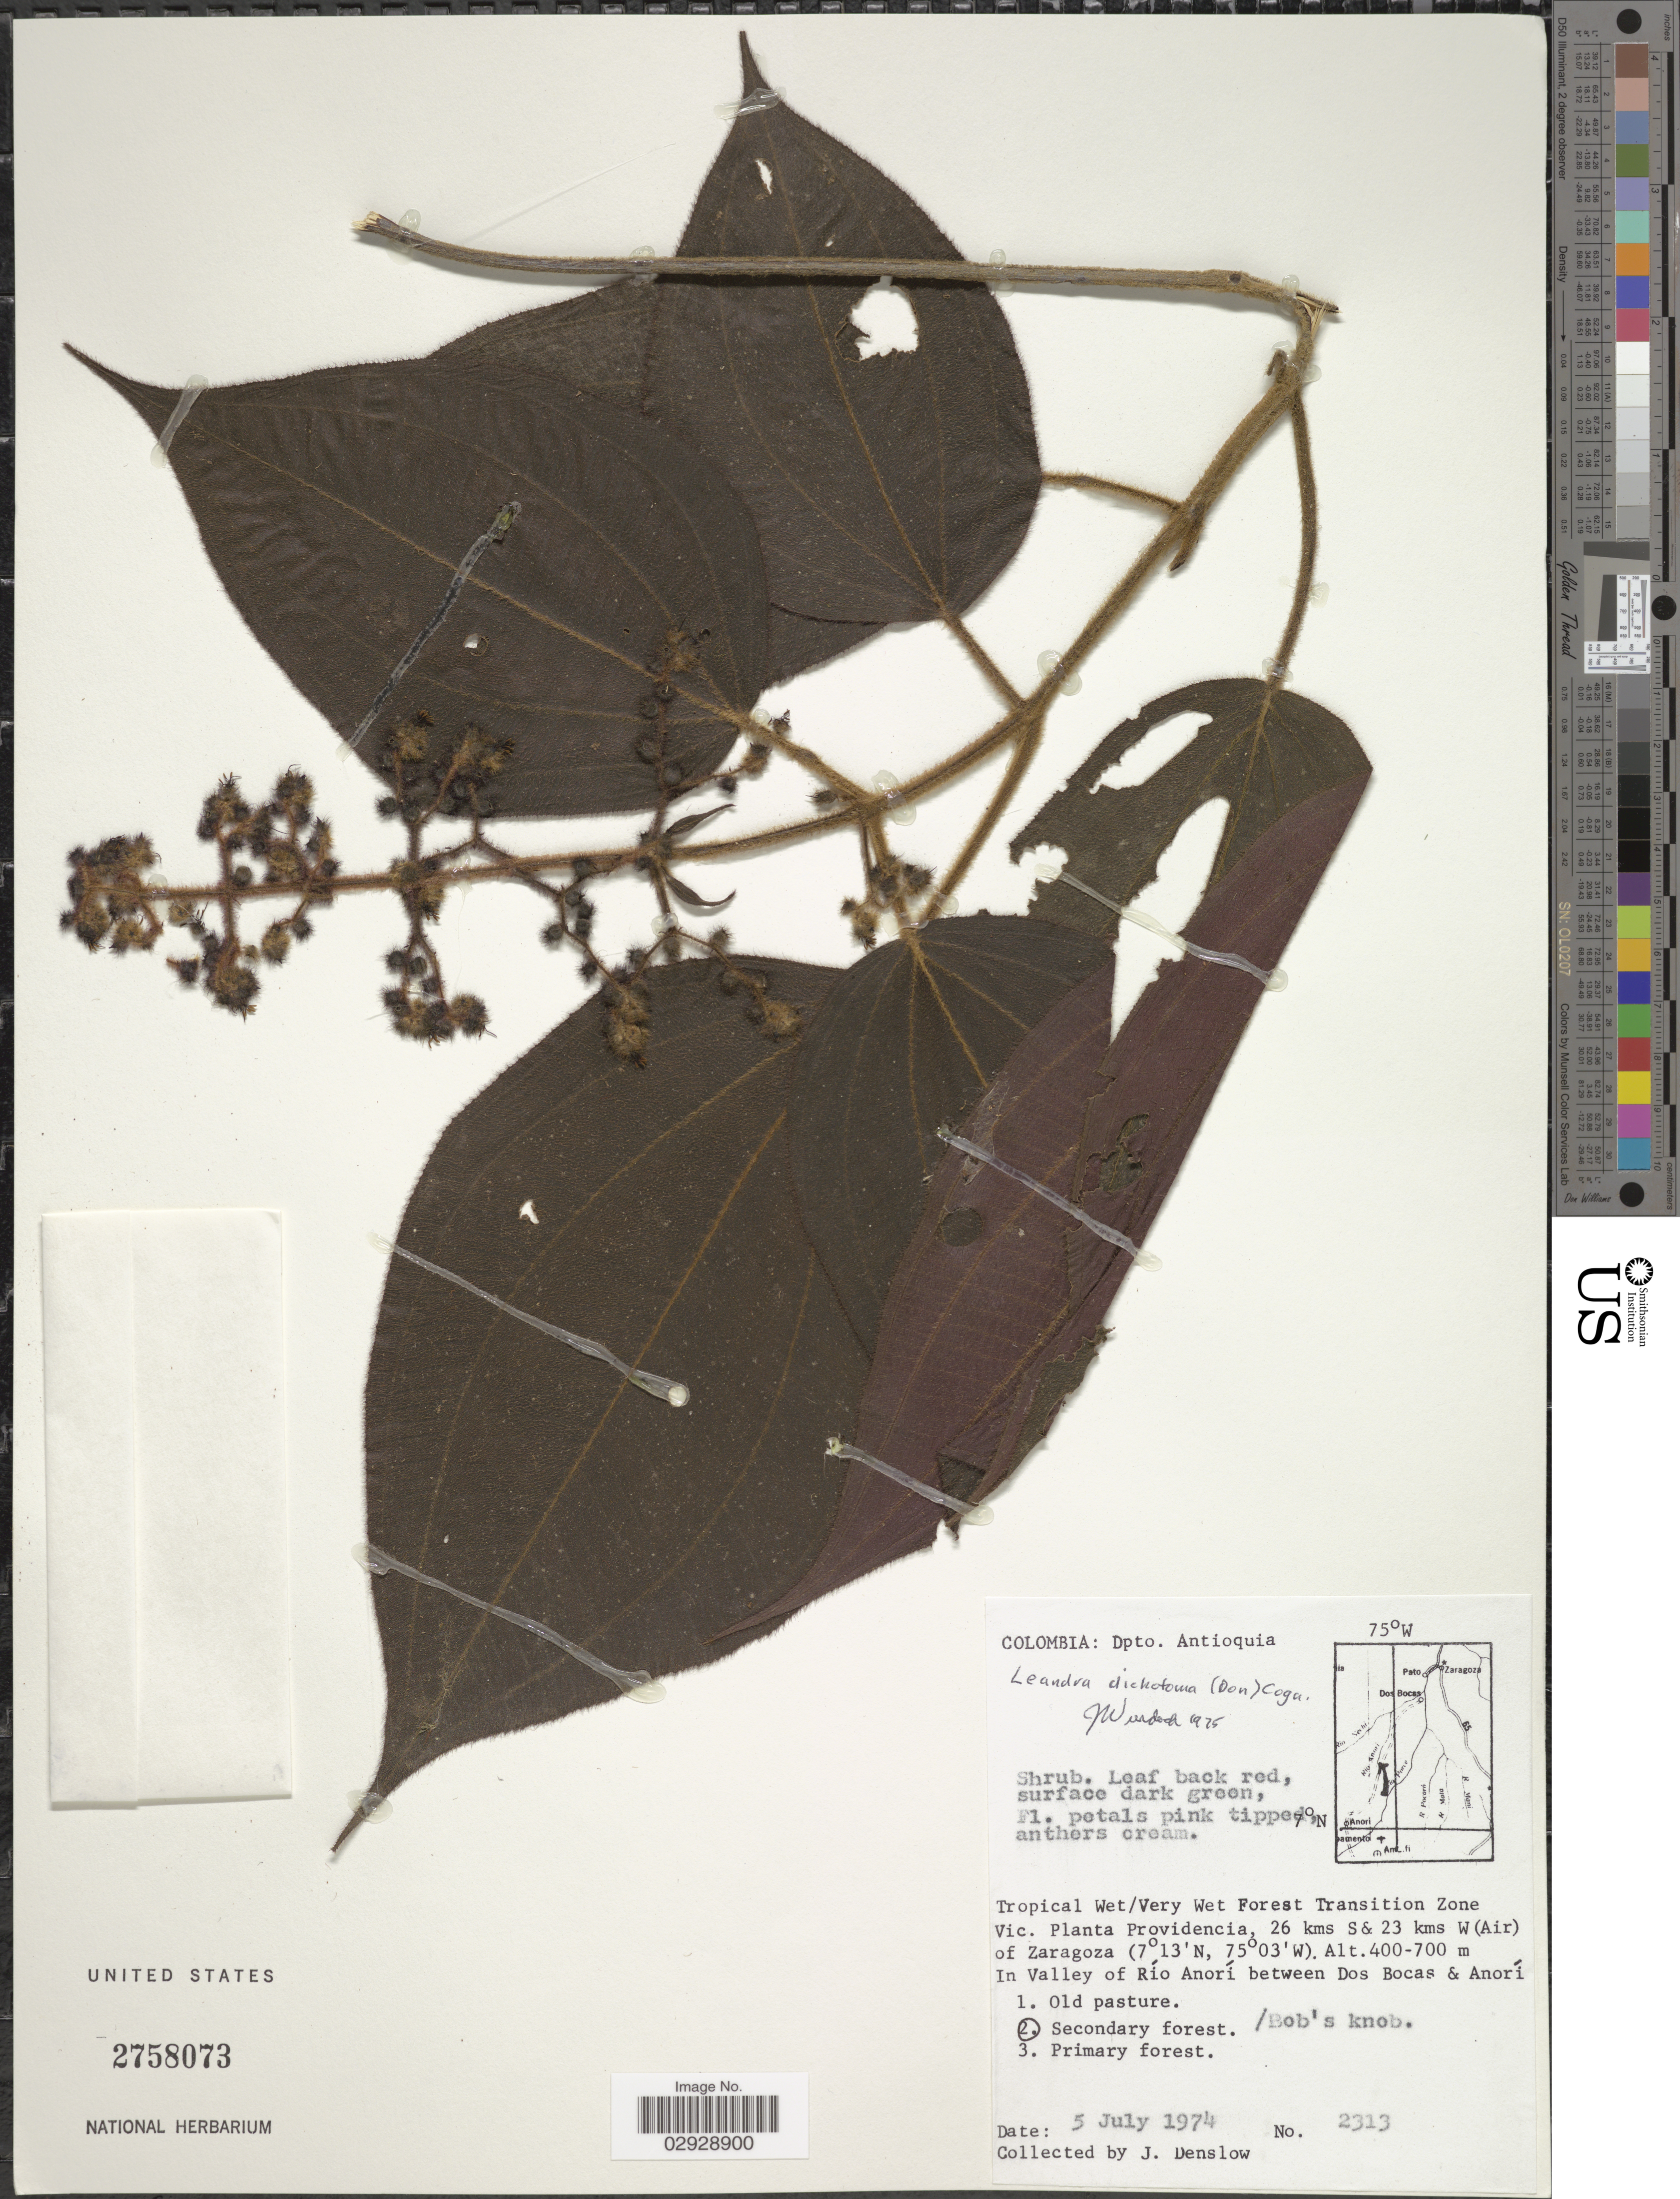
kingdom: Plantae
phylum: Tracheophyta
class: Magnoliopsida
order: Myrtales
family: Melastomataceae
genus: Leandra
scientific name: Leandra dichotoma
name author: (D. Don) Cogn.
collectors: J. Denslow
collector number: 2313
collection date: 1974-07-05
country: Colombia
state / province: Antioquia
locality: Dpto. Antioquia. Tropical Wet/Very Wet Forest Transition Zone Vic. Planta Providencia, 26 kms S & 23 kms W (Air) of Zaragoza. In Valley of Río Anorí between Dos Bocas & Anorí.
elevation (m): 400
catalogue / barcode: US 2758073